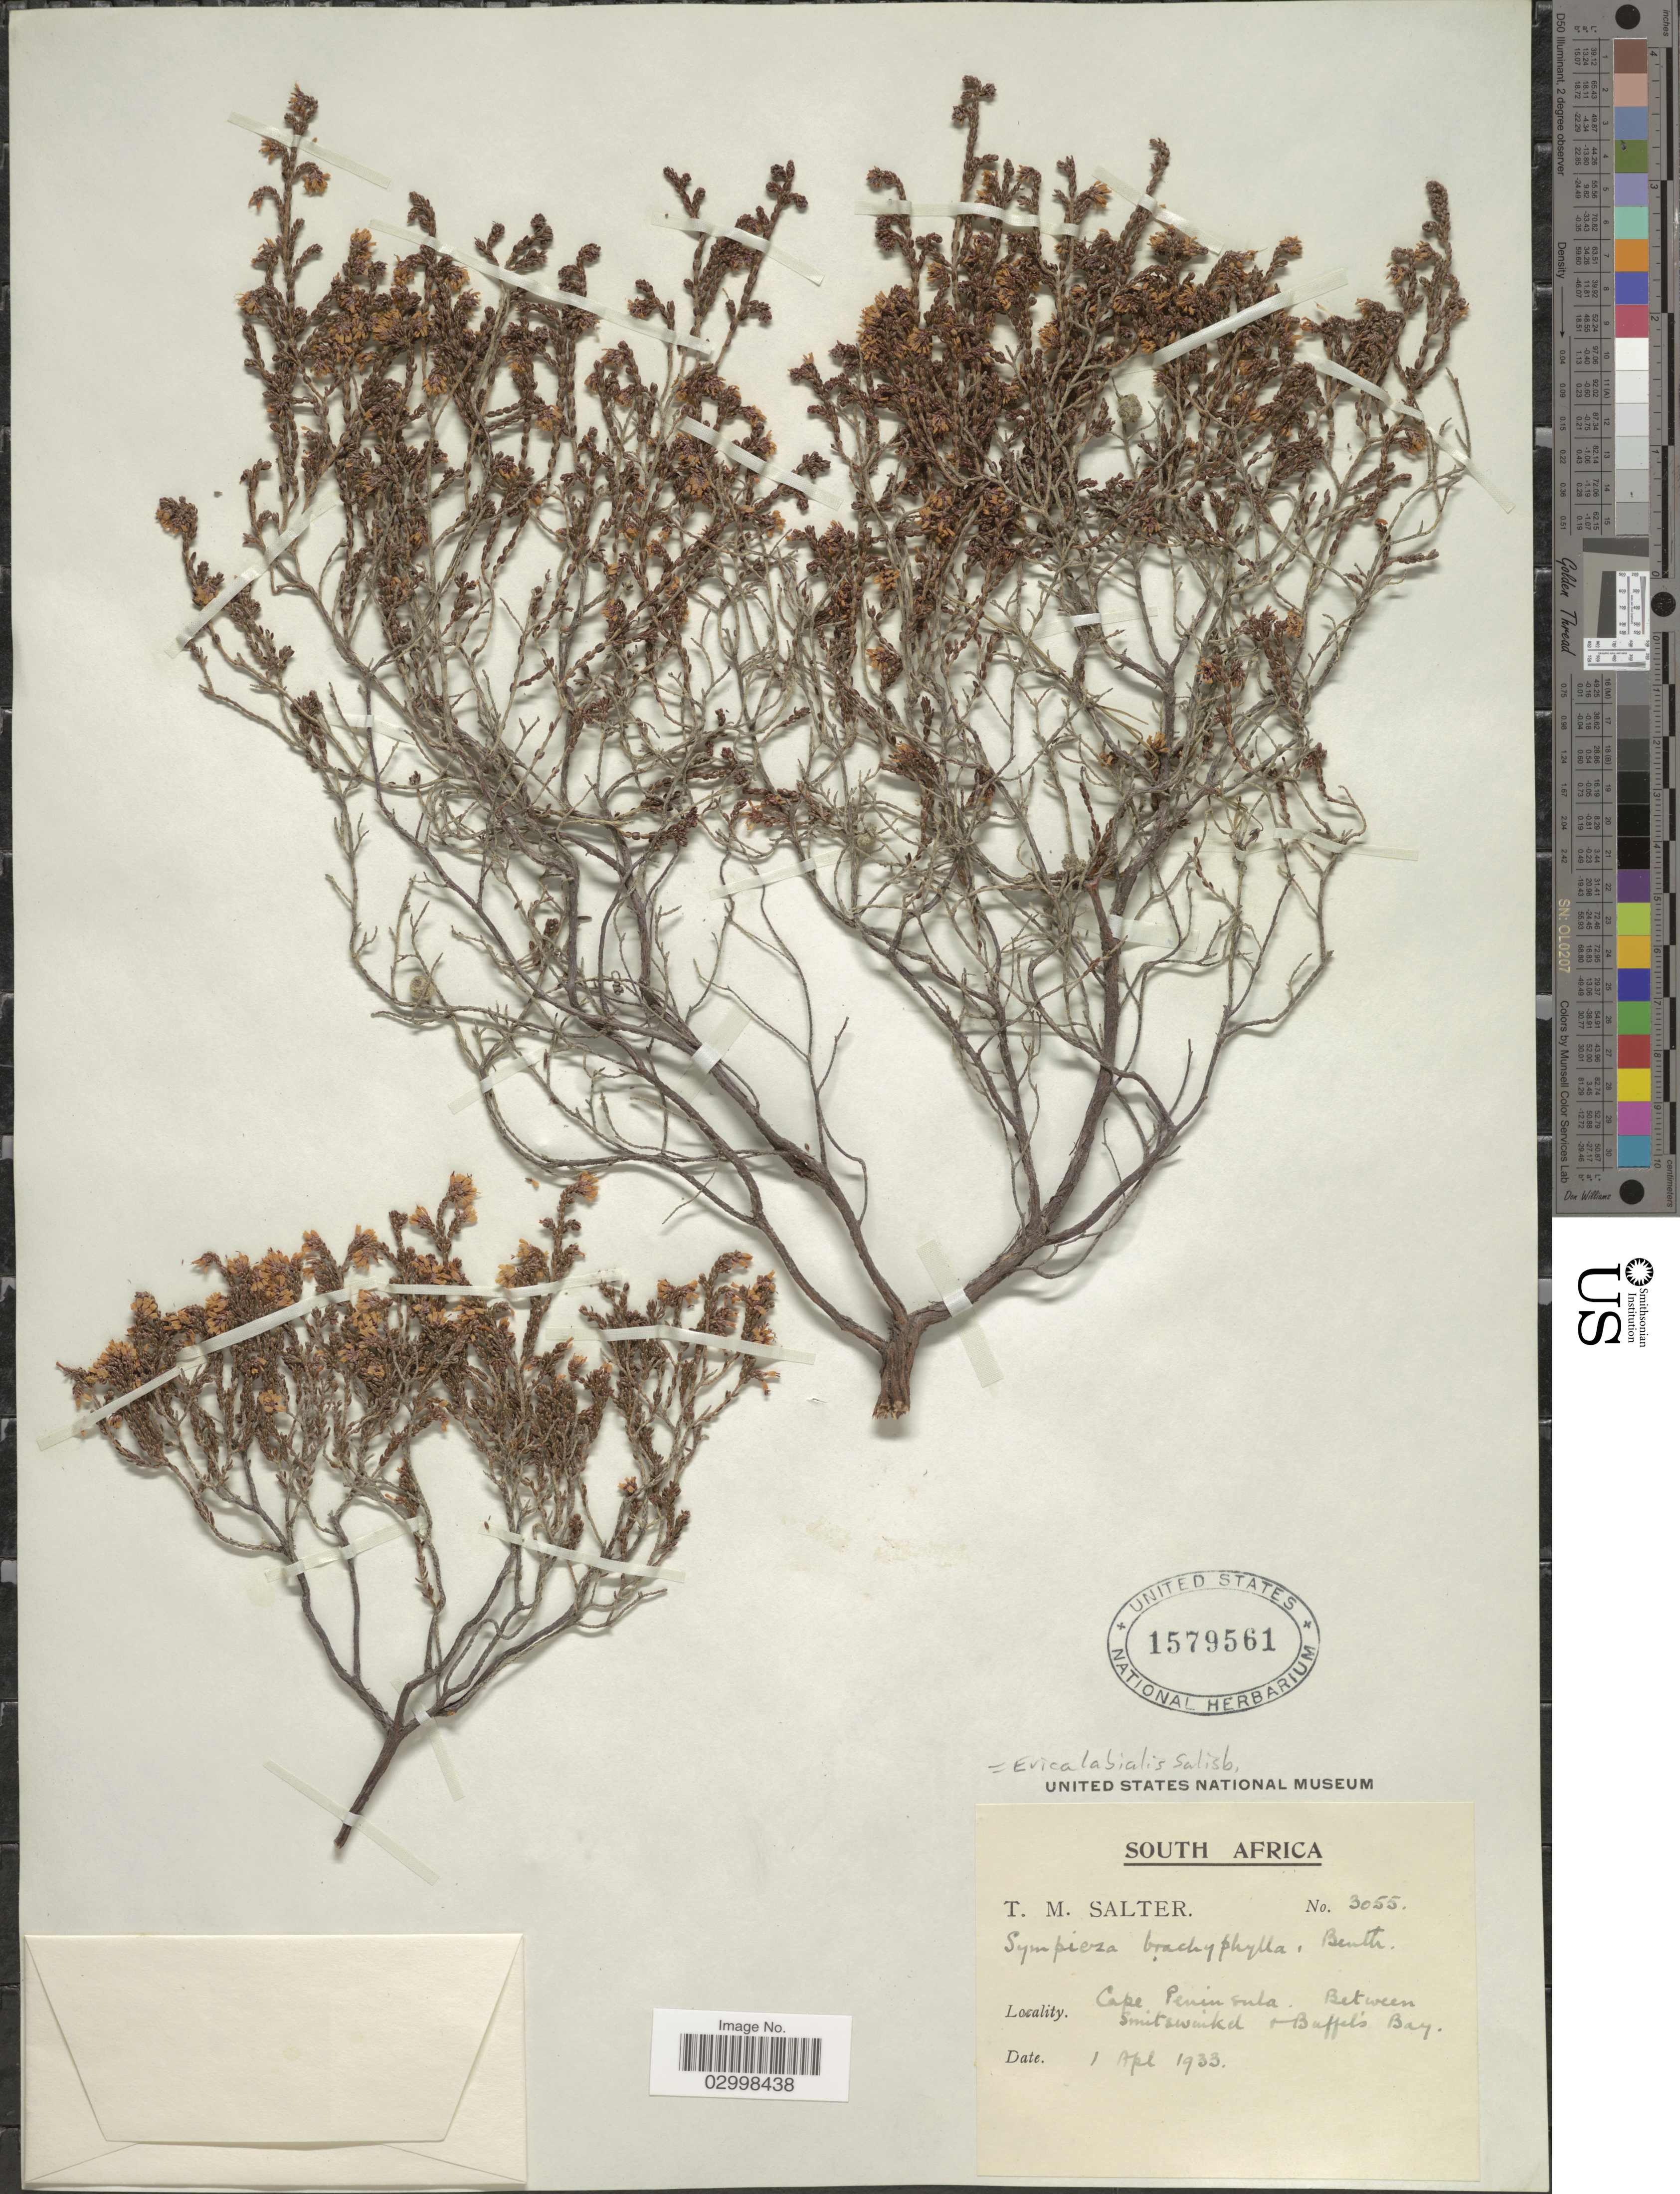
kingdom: Plantae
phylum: Tracheophyta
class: Magnoliopsida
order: Ericales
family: Ericaceae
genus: Erica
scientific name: Erica labialis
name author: Salisb.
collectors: T. Salter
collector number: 3055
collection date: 1933-04-04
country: South Africa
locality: Cape Peninsula. Between Smitswinkel + Buffel's Bay.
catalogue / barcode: US 1579561